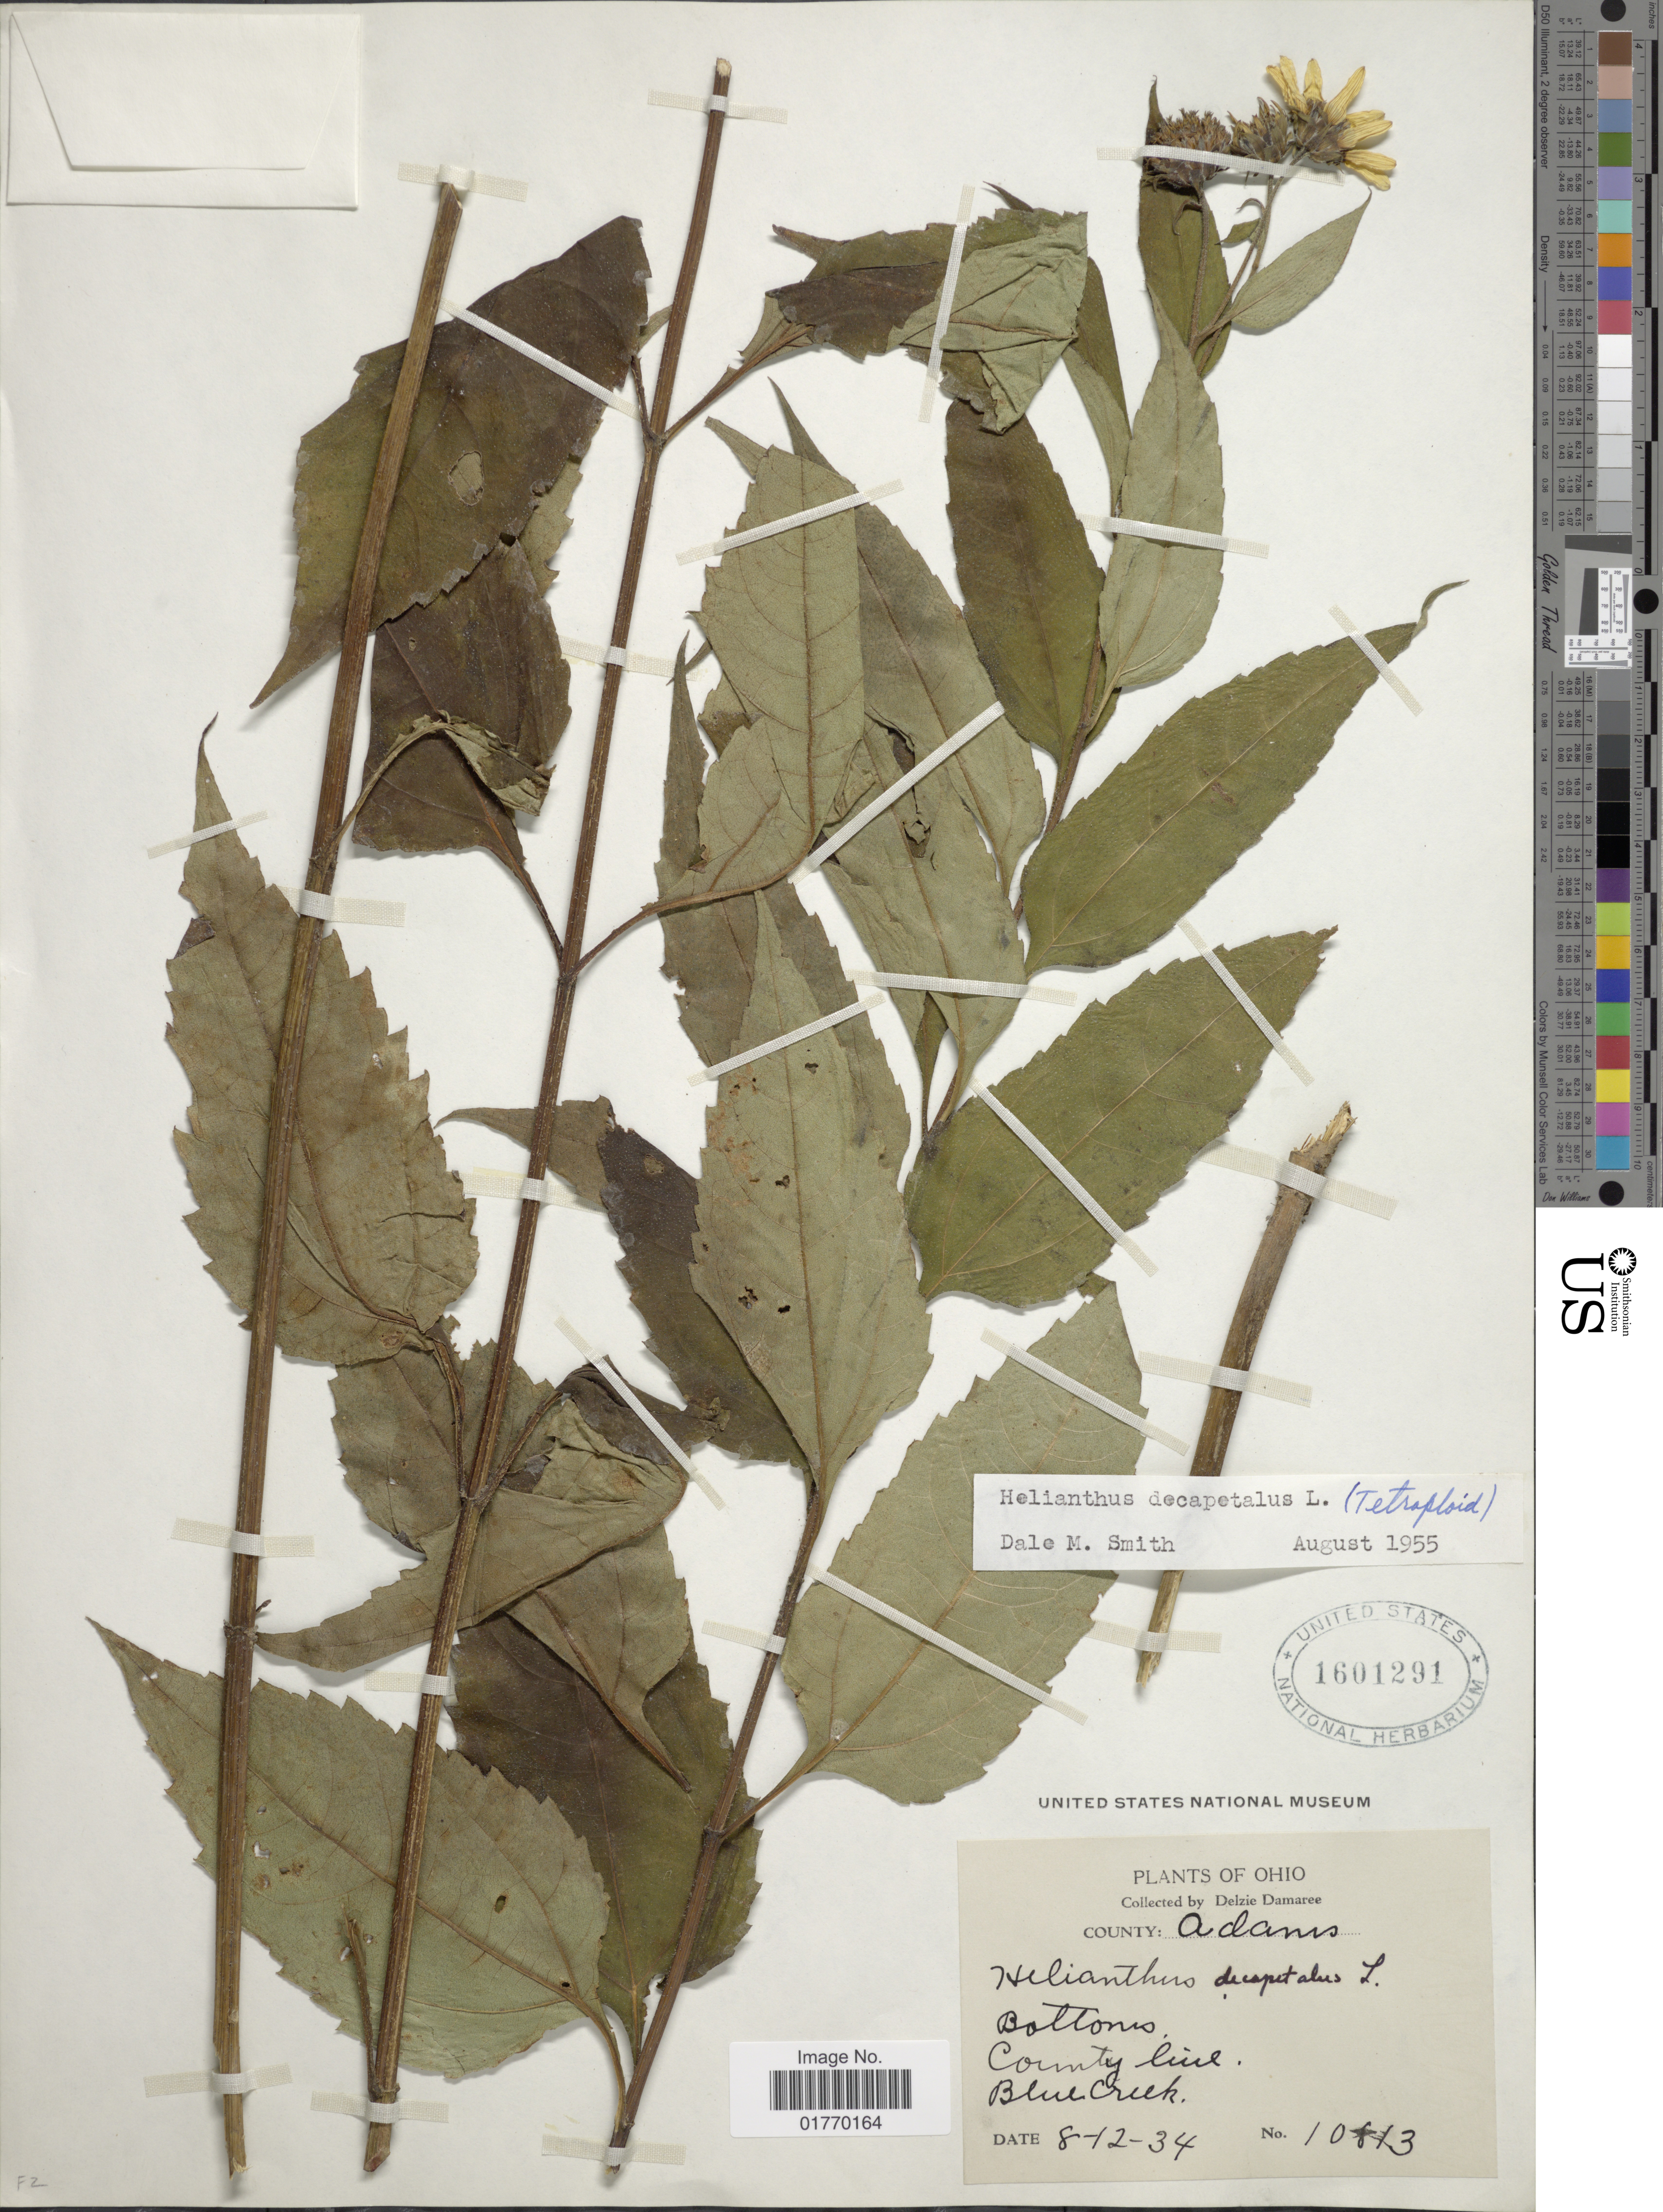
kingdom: Plantae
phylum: Tracheophyta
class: Magnoliopsida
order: Asterales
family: Asteraceae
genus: Helianthus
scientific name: Helianthus decapetalus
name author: L.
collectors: D. Demaree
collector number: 10813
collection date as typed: Transcribed d/m/y: 12/8/34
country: United States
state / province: Ohio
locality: County: Adams, County line, Blue Creek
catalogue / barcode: US 1601291